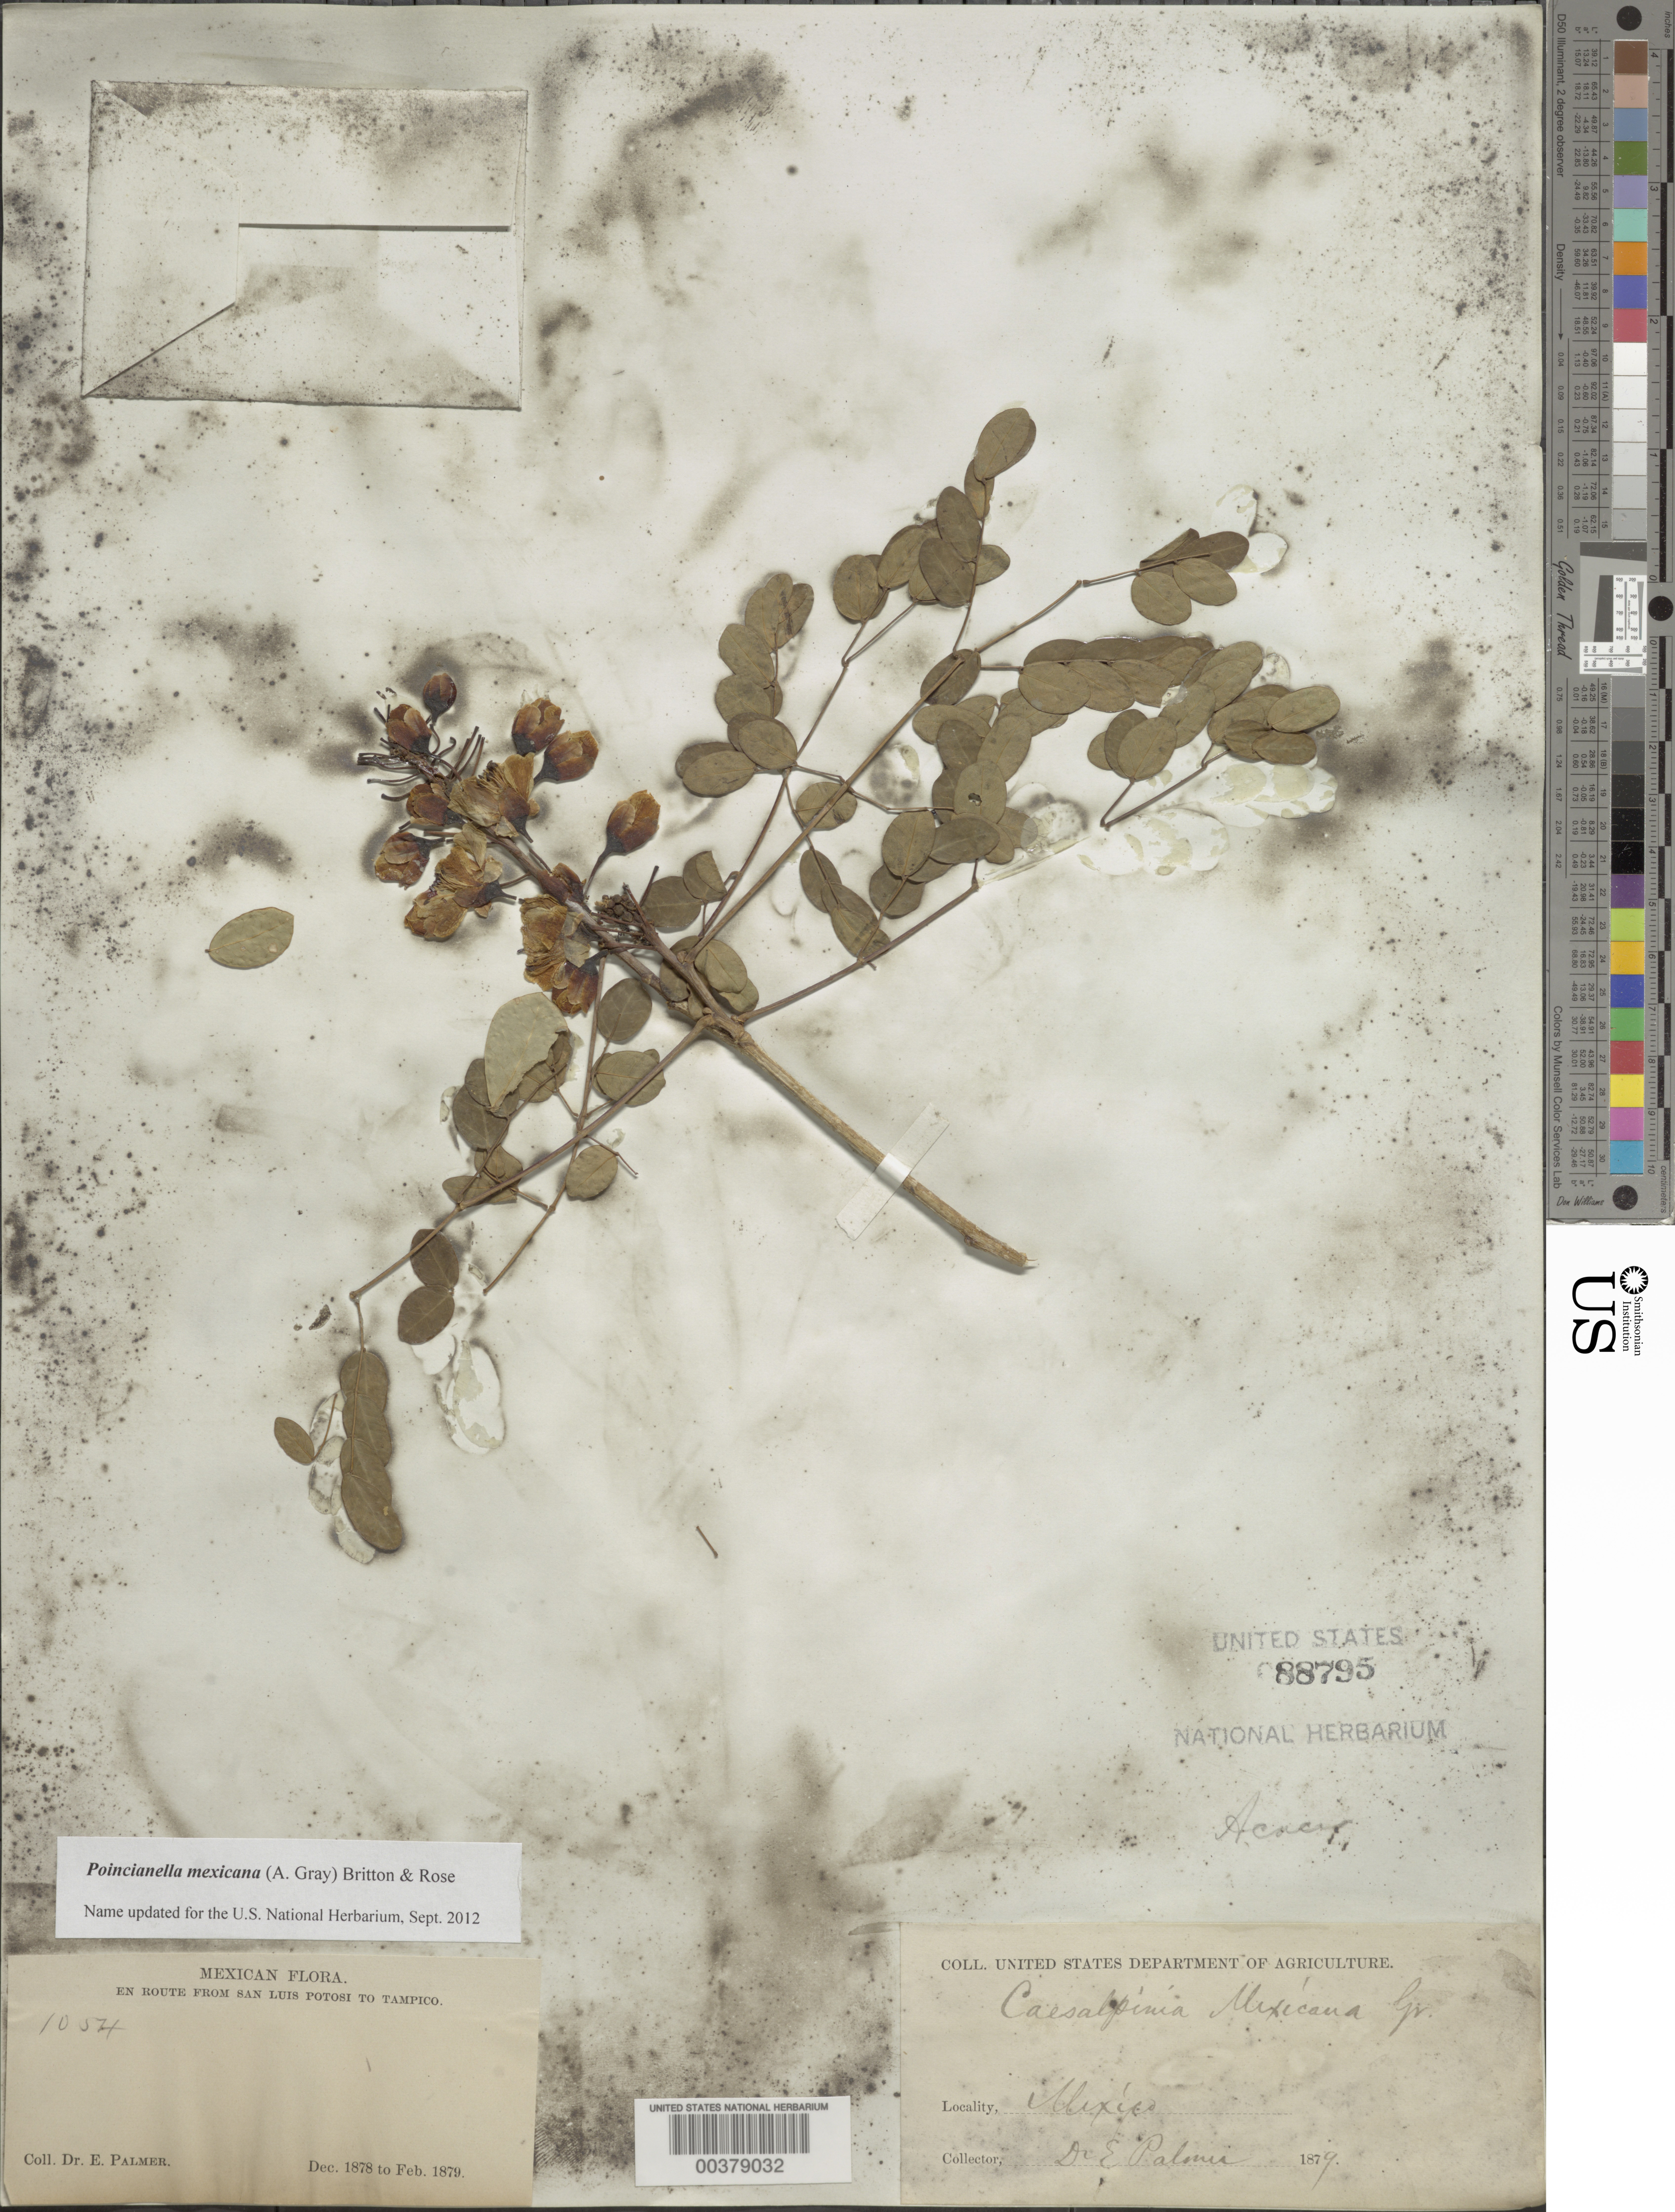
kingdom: Plantae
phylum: Tracheophyta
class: Magnoliopsida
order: Fabales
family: Fabaceae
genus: Erythrostemon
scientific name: Erythrostemon mexicanus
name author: (Rose) Gagnon & G.P. Lewis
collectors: E. Palmer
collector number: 1054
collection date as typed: Dec 1878 to -- Feb 1879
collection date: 1878-12/1879-02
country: Mexico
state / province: San Luis Potosí / Tamaulipas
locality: From San Luis Potosi to tampico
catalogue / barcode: US 88795